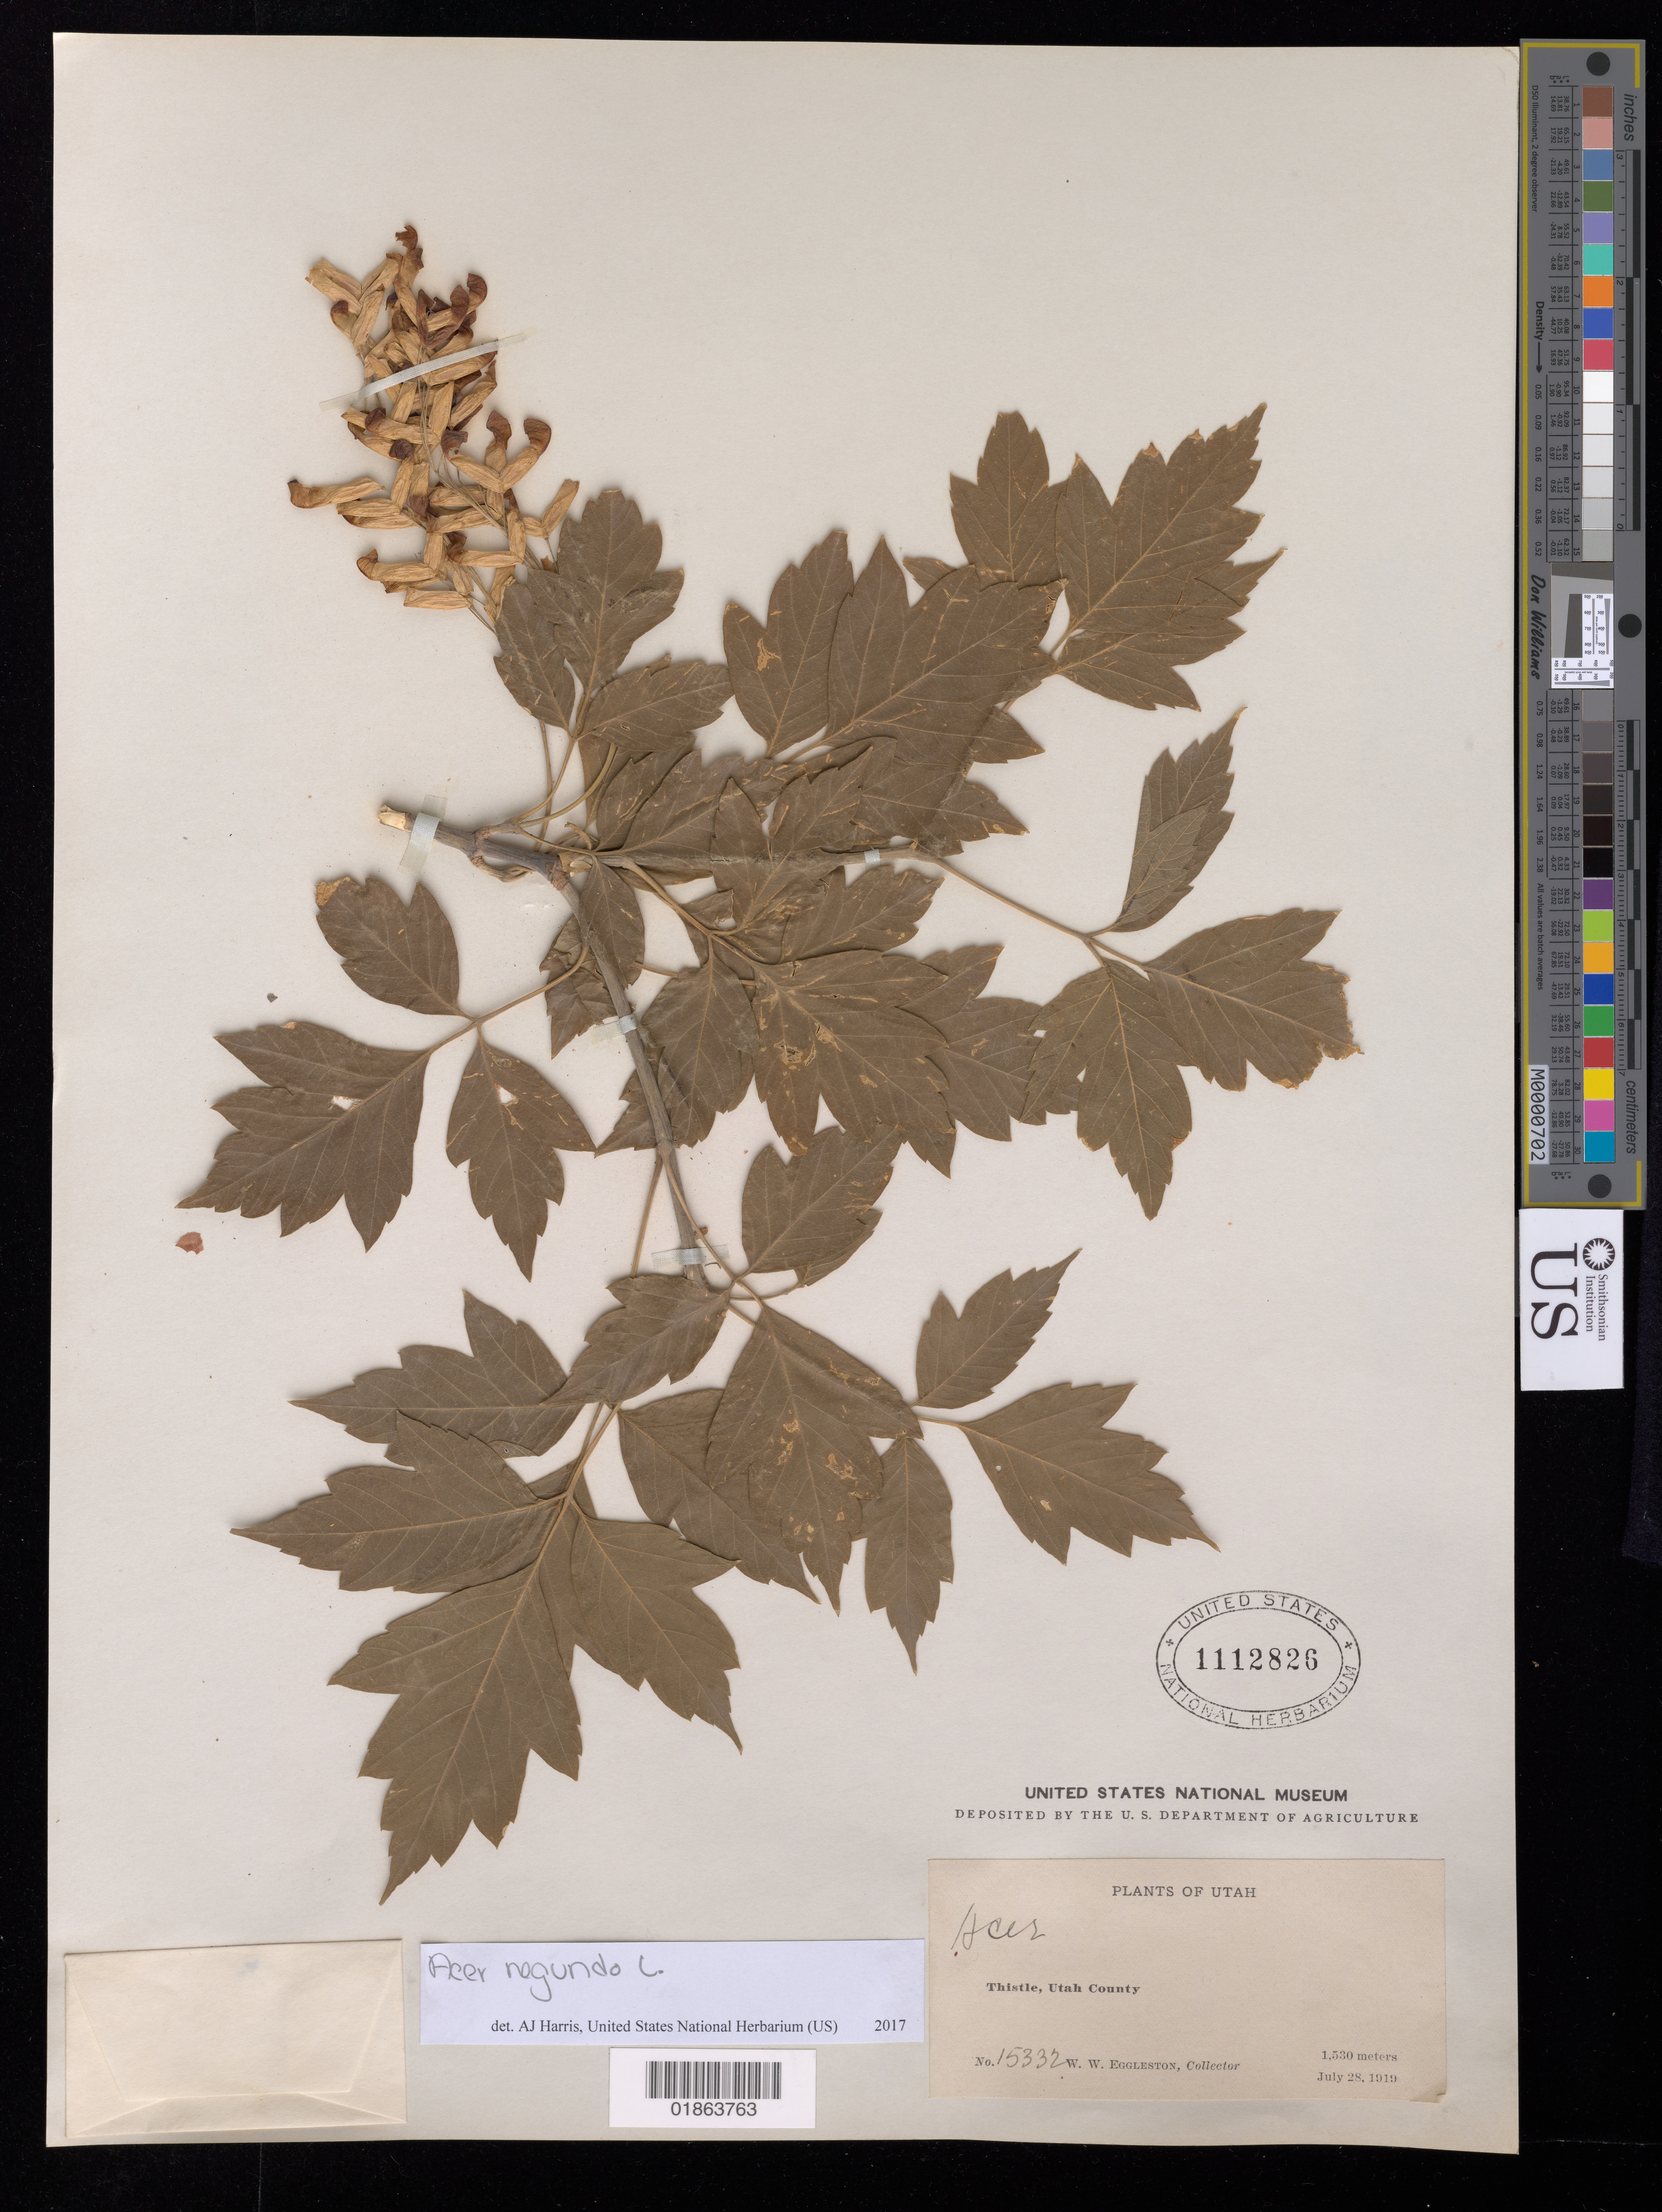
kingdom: Plantae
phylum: Tracheophyta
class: Magnoliopsida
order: Sapindales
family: Sapindaceae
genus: Acer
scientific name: Acer negundo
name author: L.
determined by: Harris, A. J., (UNITED STATES)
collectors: W. W. Eggleston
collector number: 15332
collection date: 1919-07-28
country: United States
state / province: Utah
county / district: Utah County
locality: Thistle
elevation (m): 1530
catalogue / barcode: US 1112826